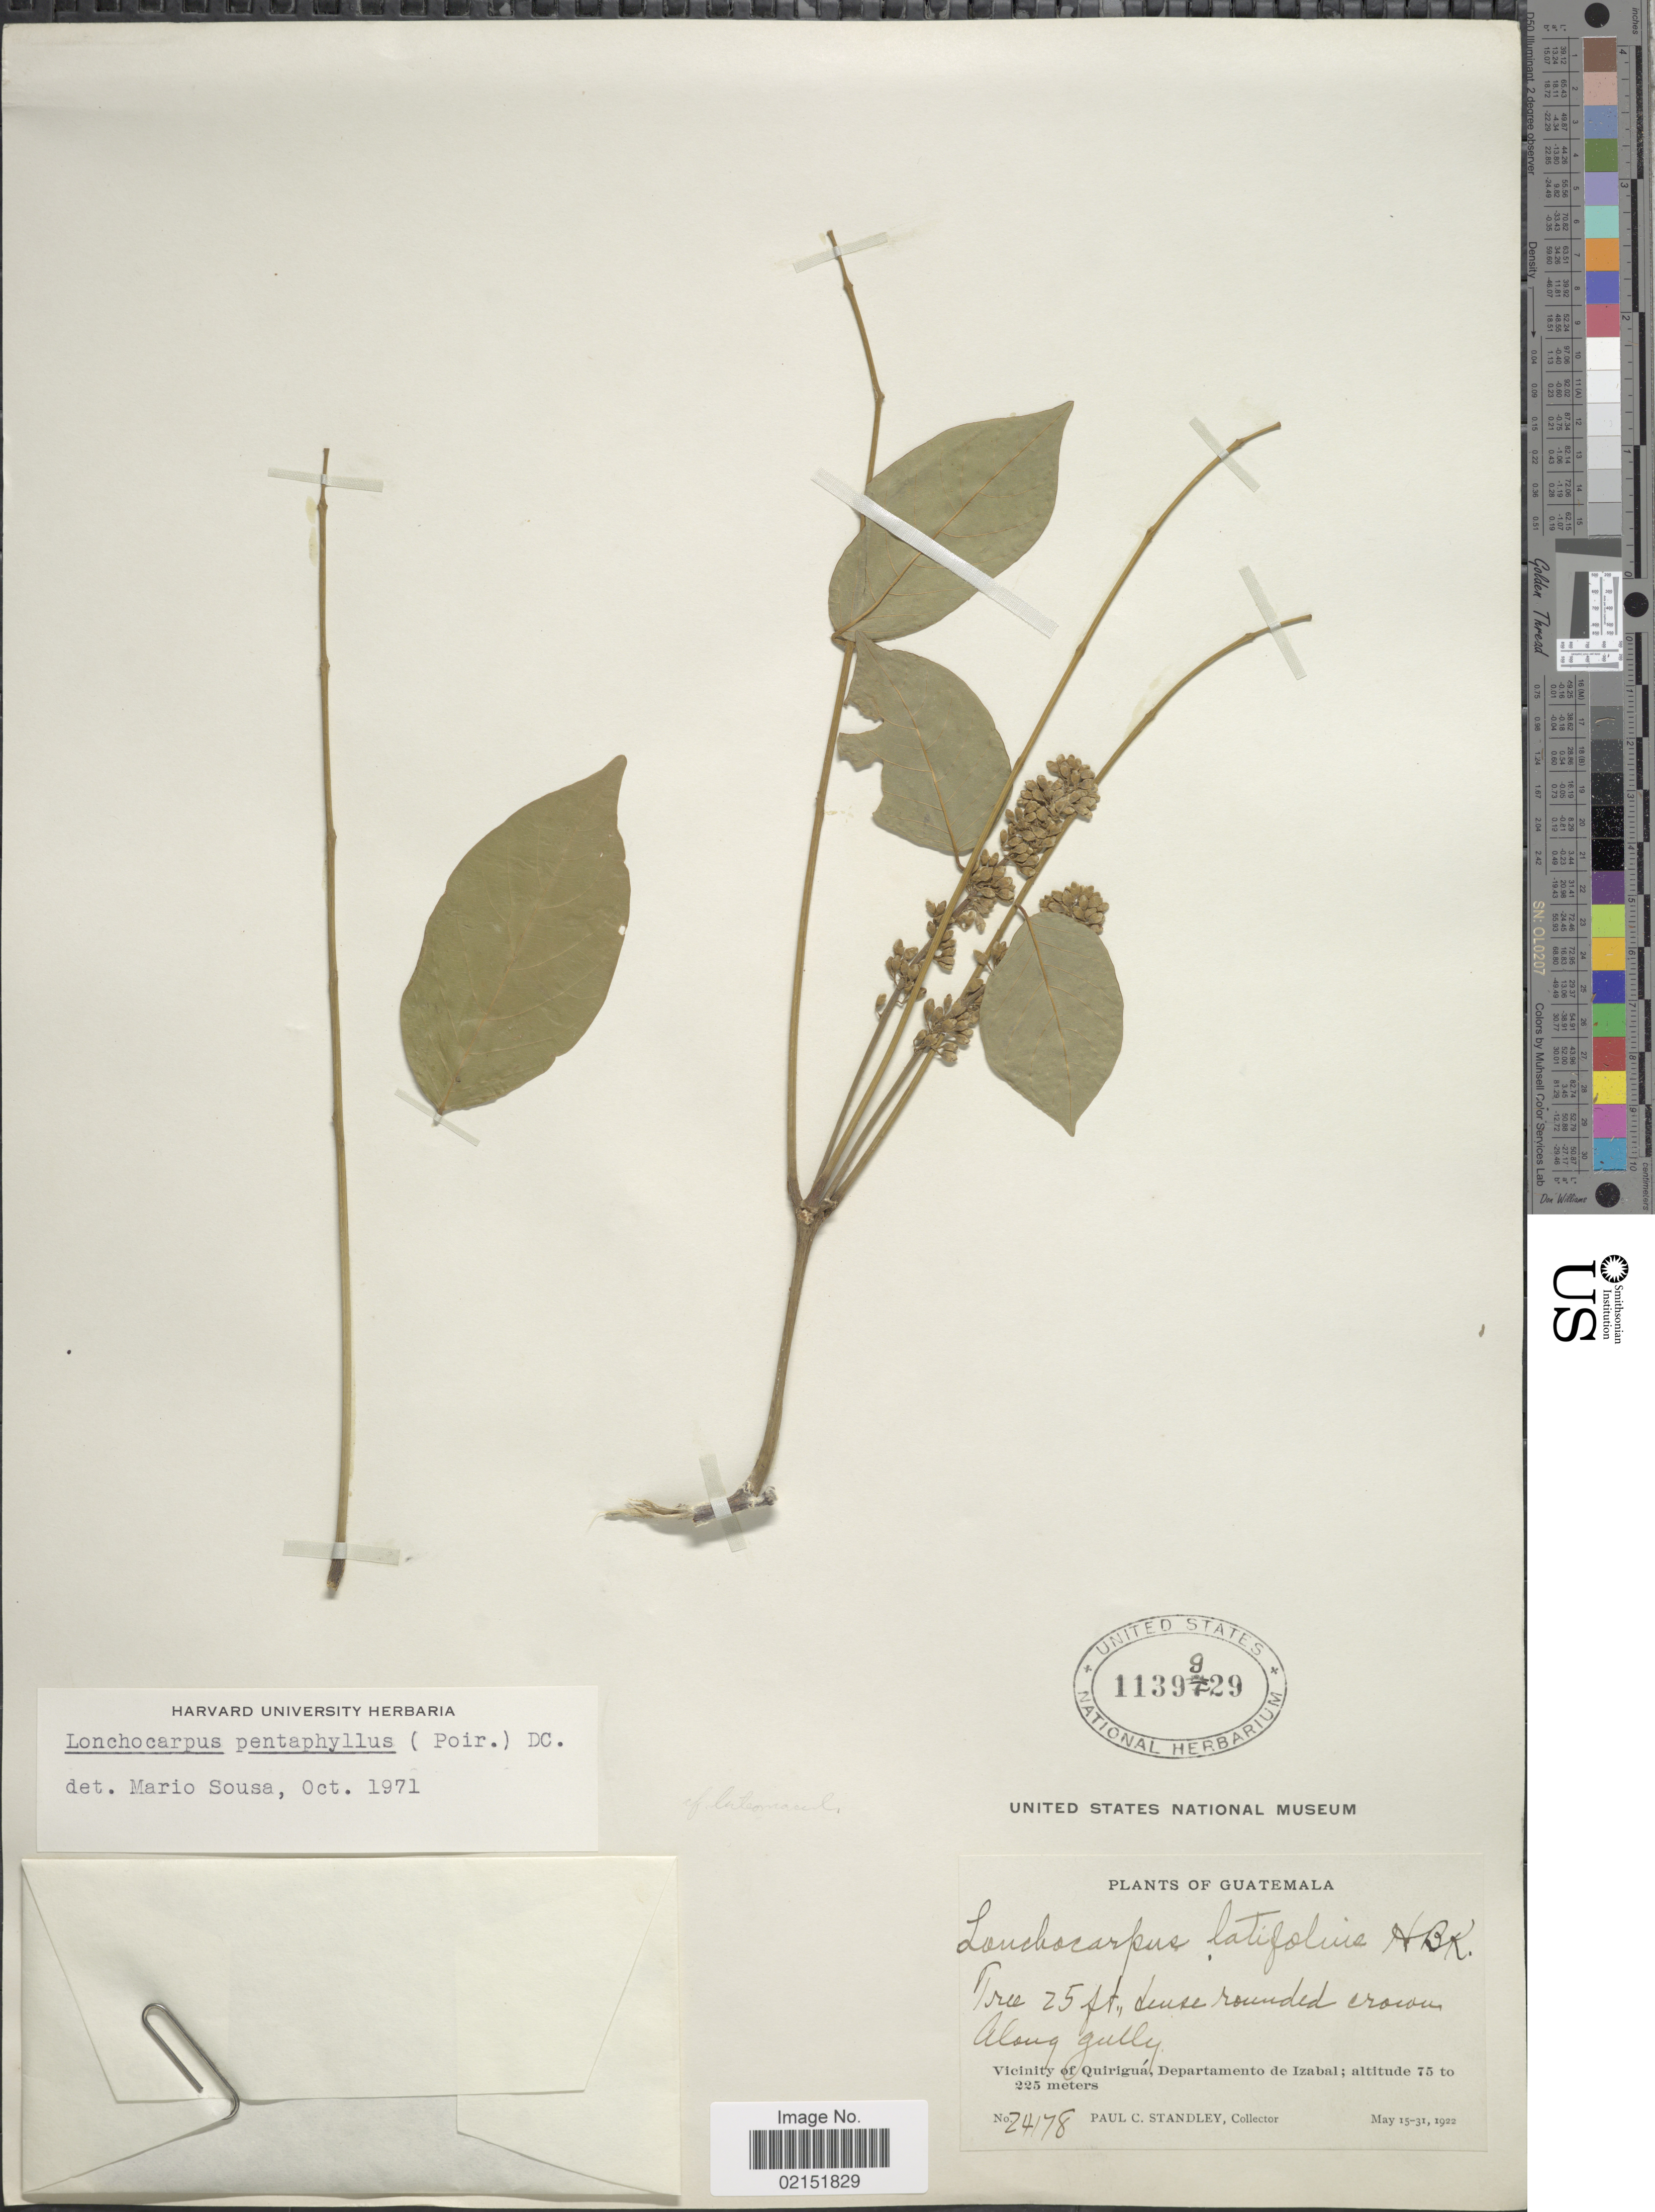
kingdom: Plantae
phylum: Tracheophyta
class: Magnoliopsida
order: Fabales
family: Fabaceae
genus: Lonchocarpus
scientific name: Lonchocarpus pentaphyllus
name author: (Poir.) DC.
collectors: P. C. Standley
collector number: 24178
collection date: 1922-05-15/1922-05-31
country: Guatemala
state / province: Izabal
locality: Along gully, vicinity of Quirigua, Departamento de Izabal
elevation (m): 75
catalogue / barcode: US 1139929